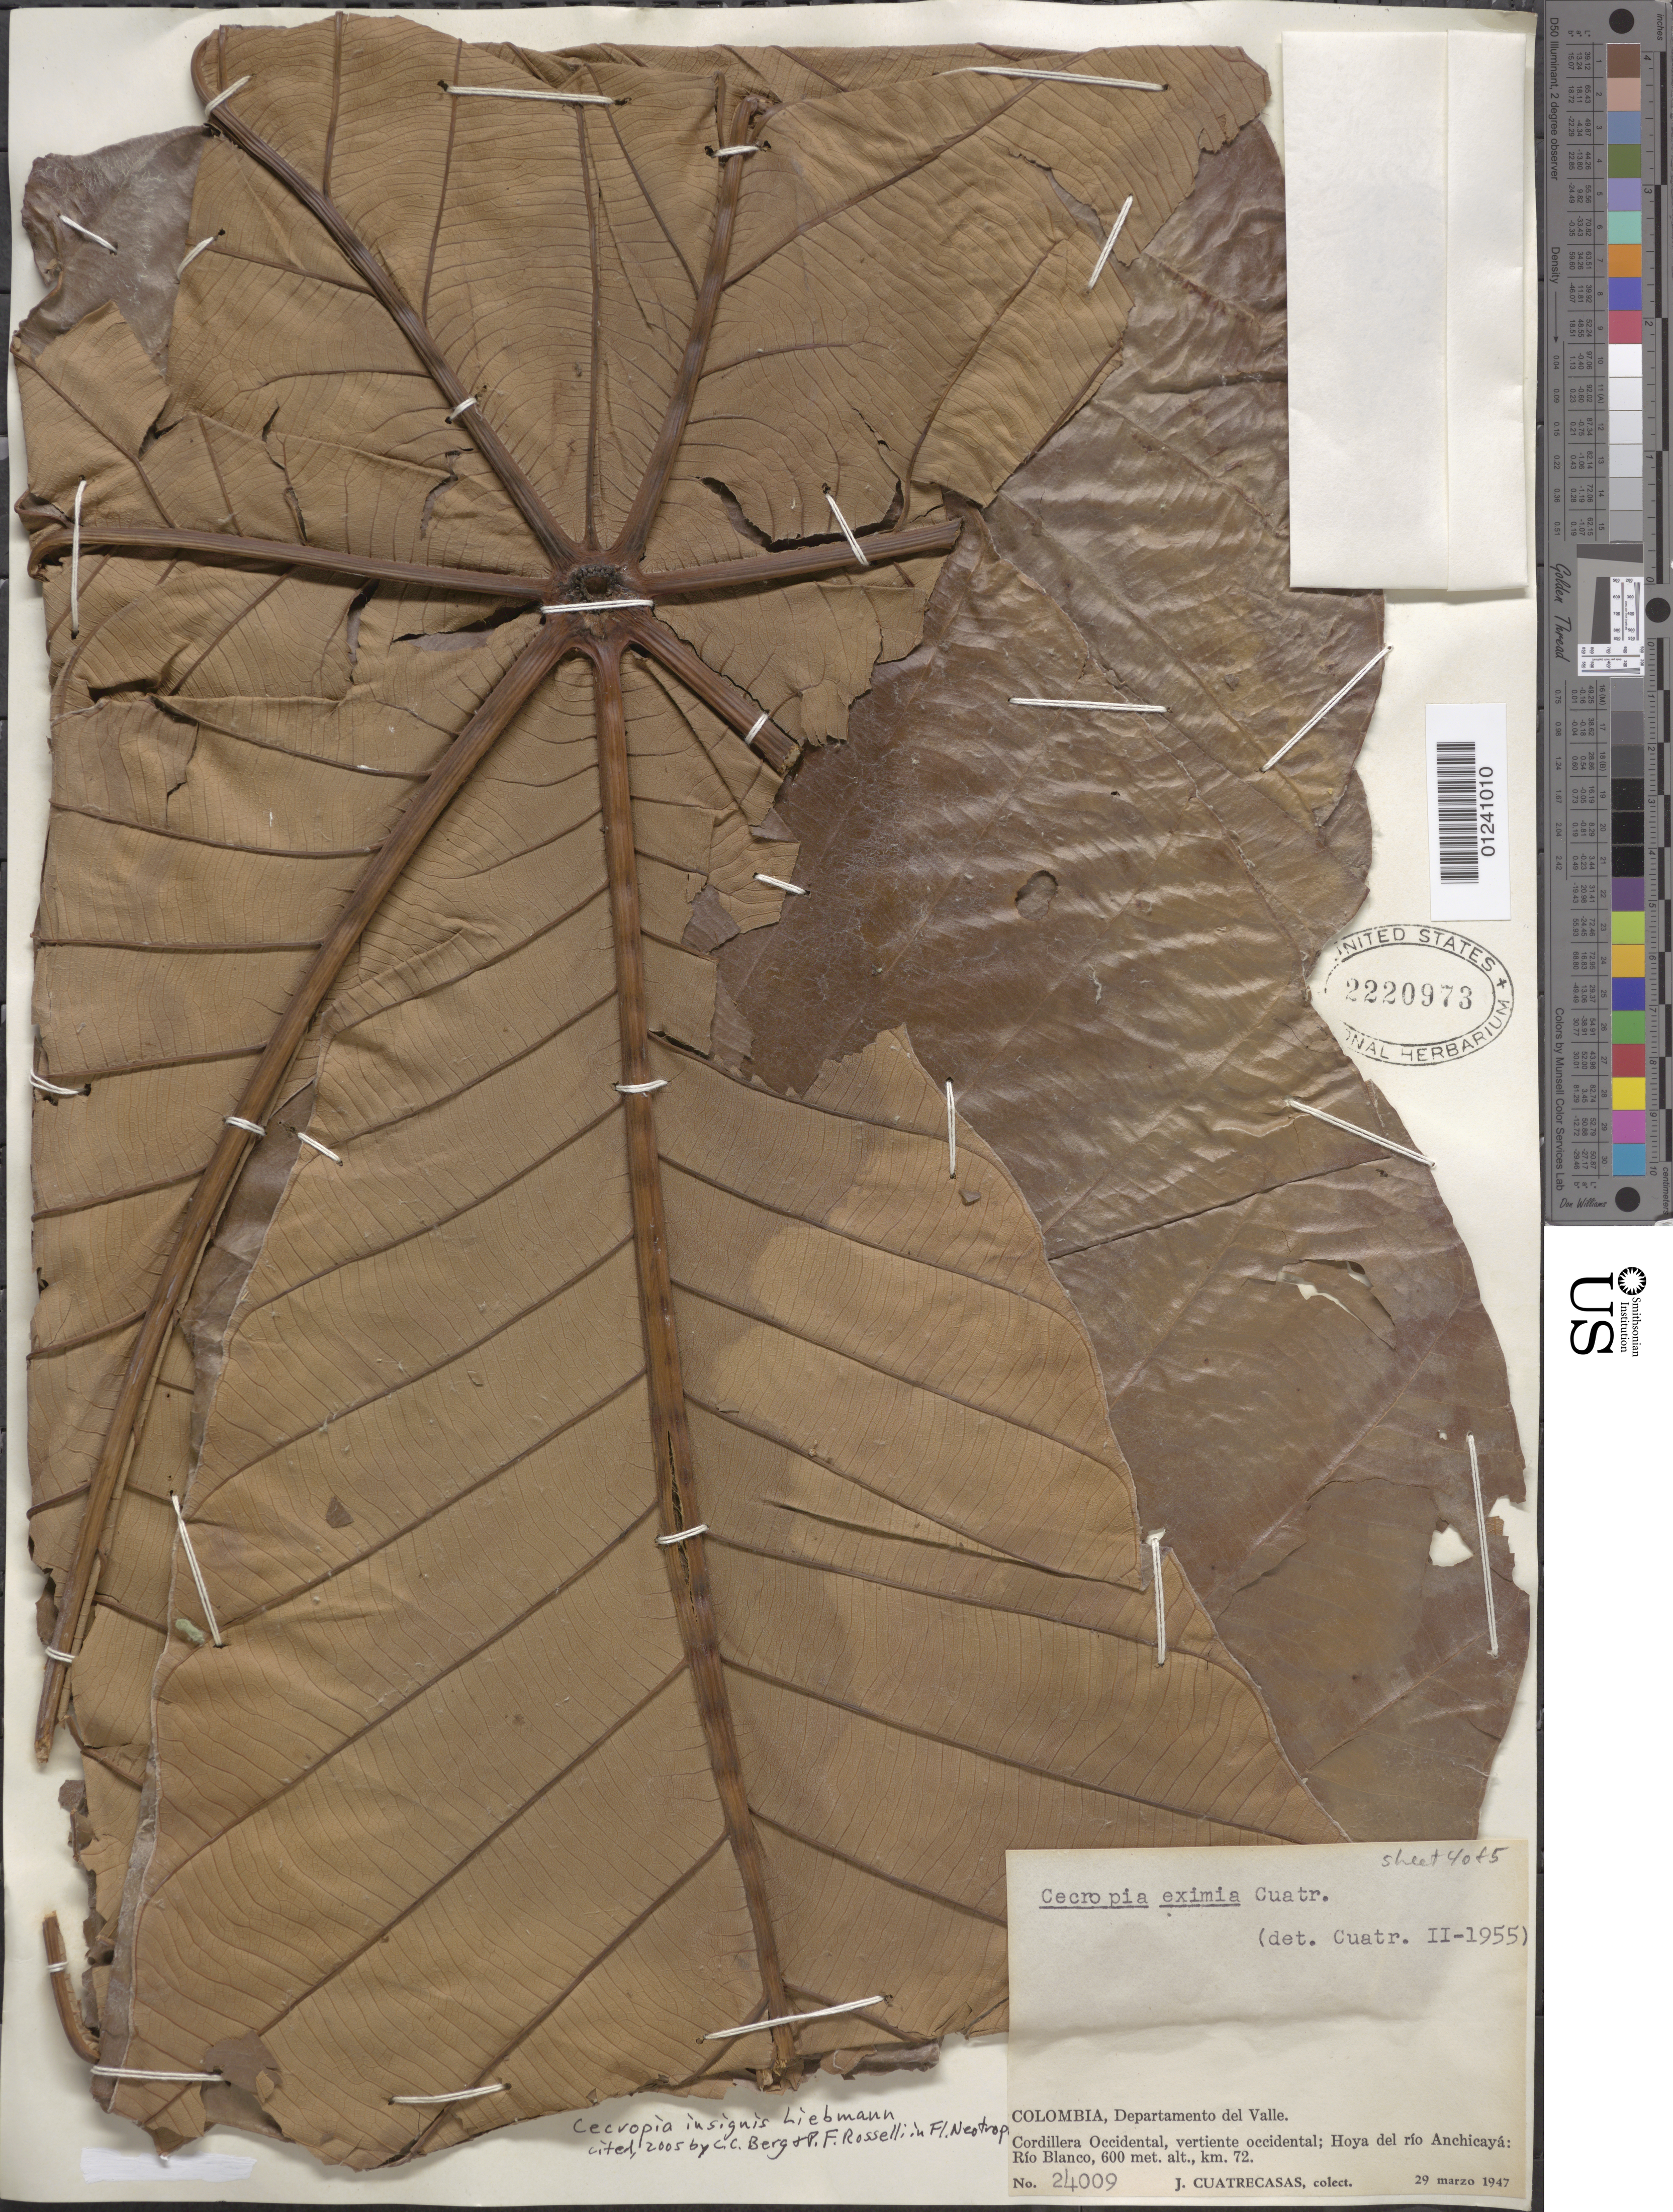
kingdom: Plantae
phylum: Tracheophyta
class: Magnoliopsida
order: Rosales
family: Urticaceae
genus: Cecropia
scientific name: Cecropia insignis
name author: Liebm.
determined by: Cuatrecasas, J.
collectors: J. Cuatrecasas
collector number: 24009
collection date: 1947-03-29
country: Colombia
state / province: Valle del Cauca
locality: Cord. Occidental; vert. oriental Hoya del Río Anchicaya; Rio Blanco, km 72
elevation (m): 600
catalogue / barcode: US 2220973